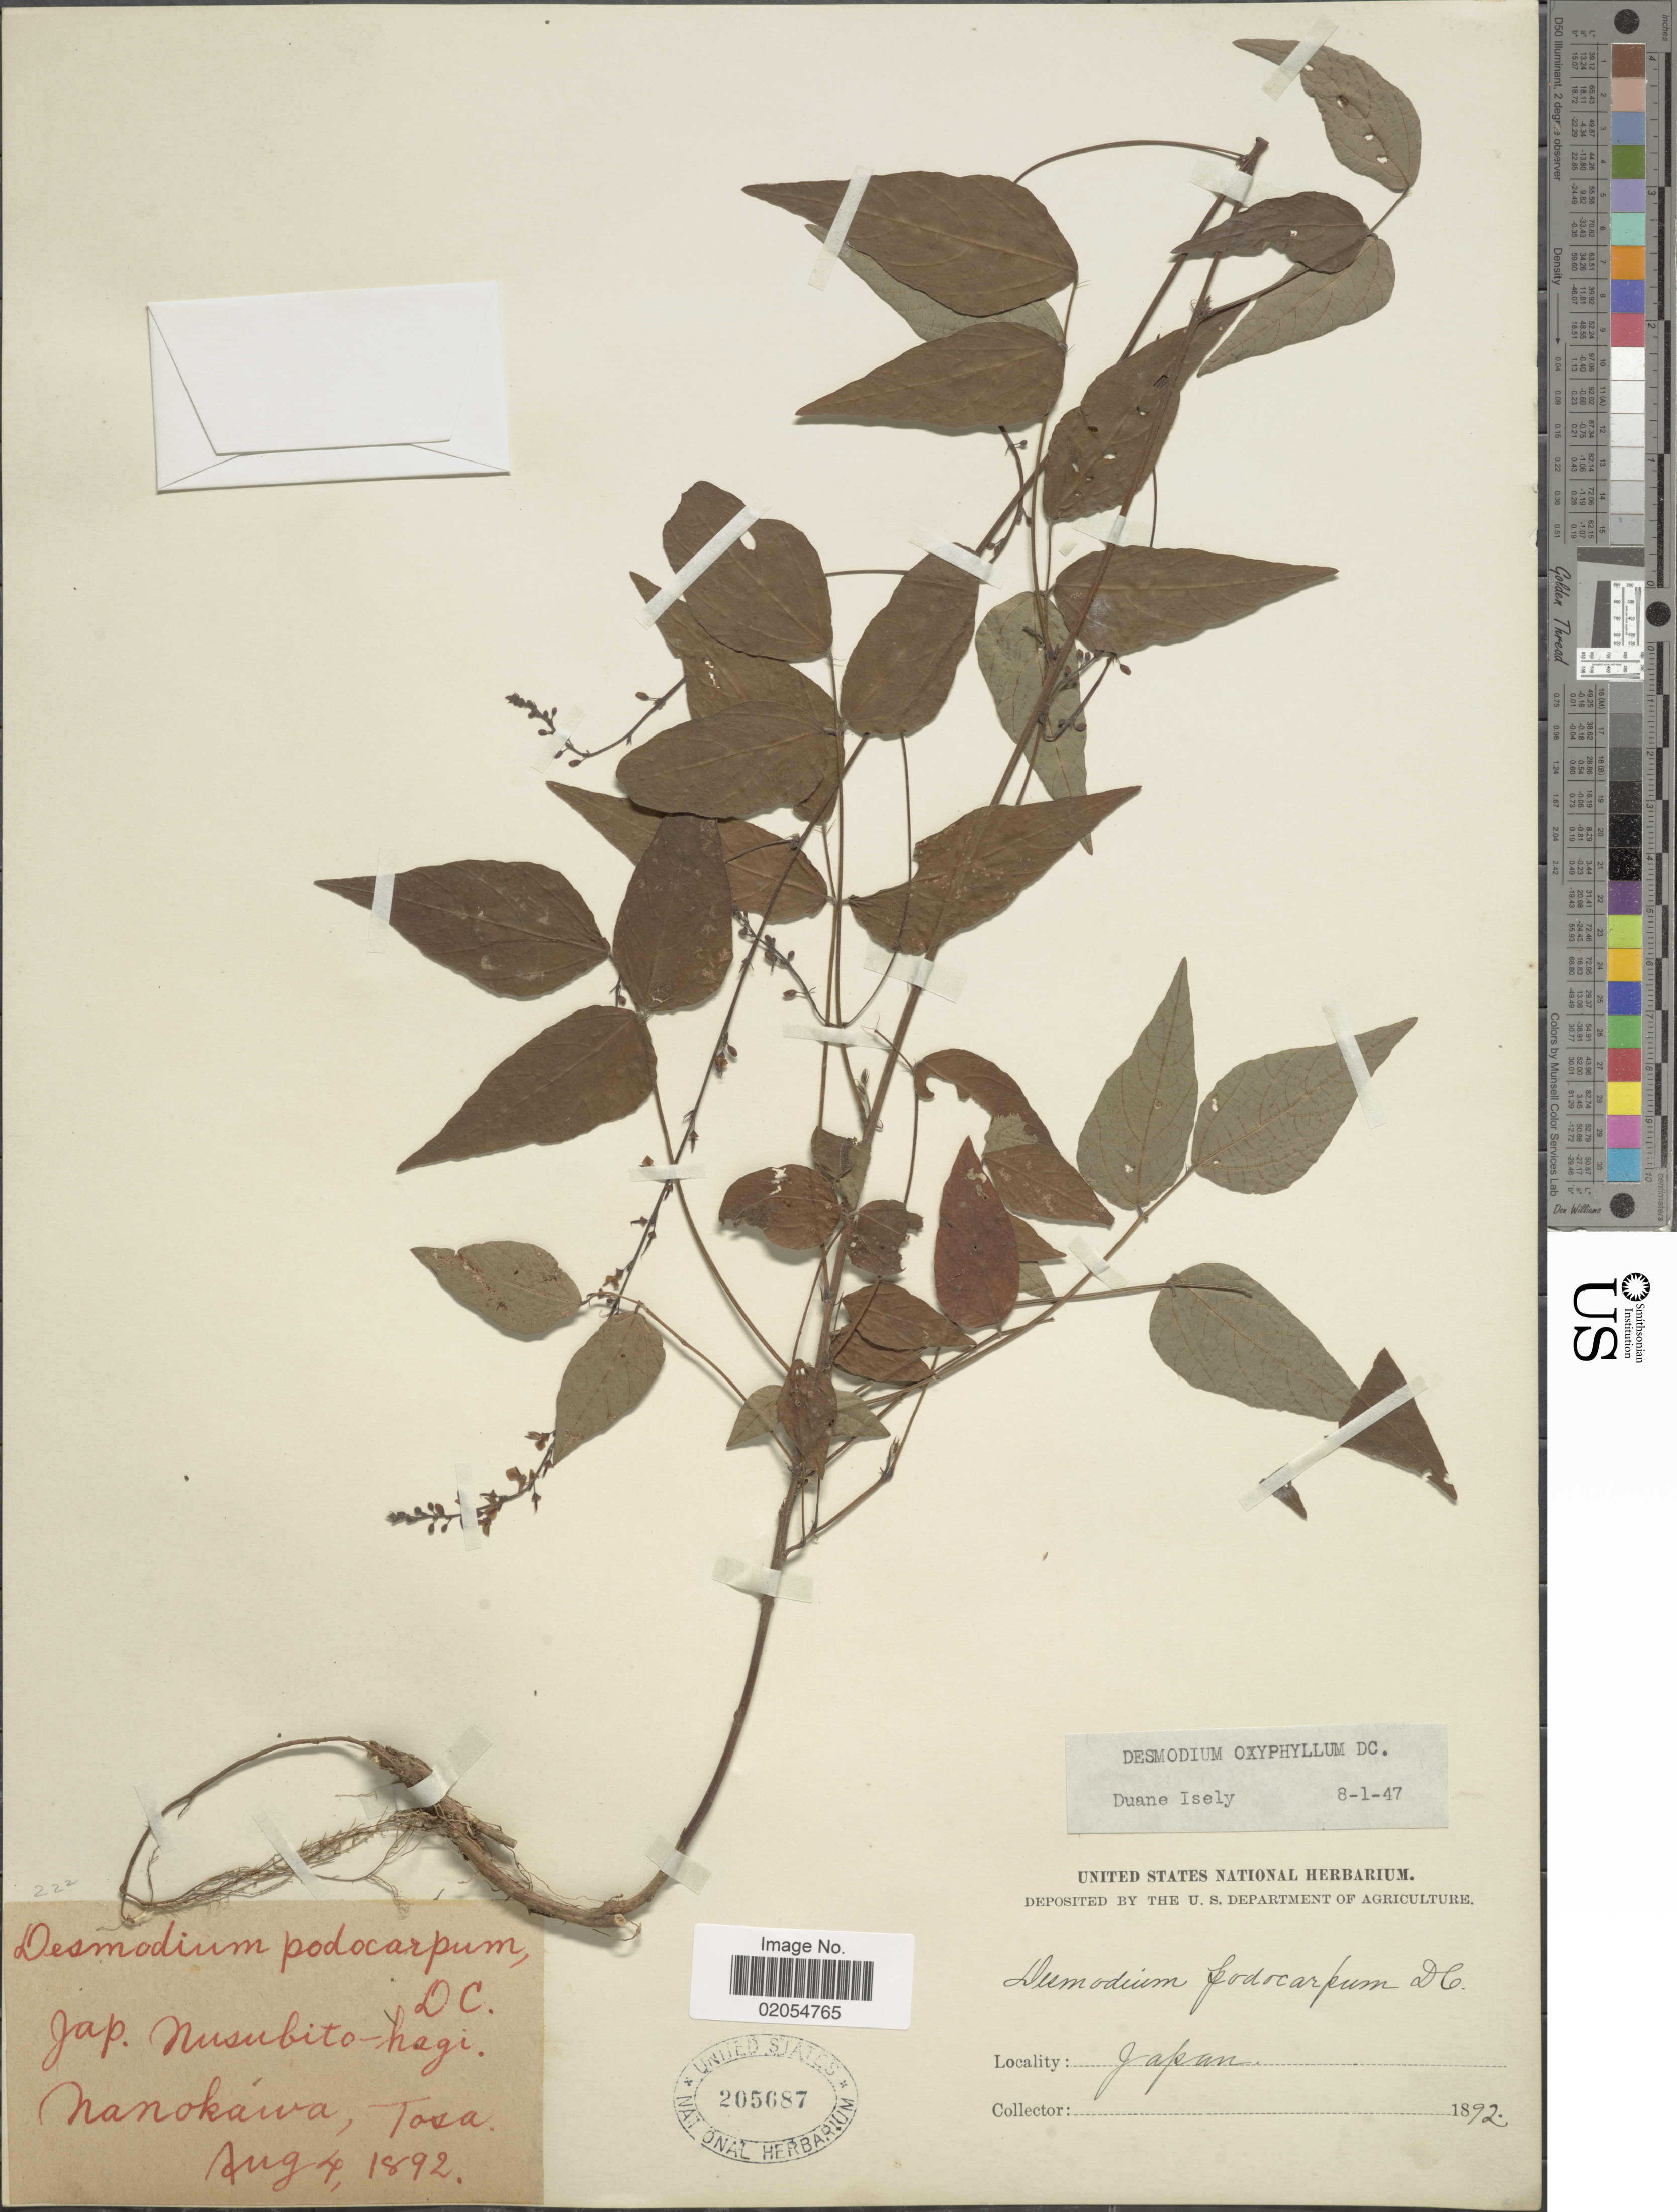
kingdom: Plantae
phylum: Tracheophyta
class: Magnoliopsida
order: Fabales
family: Fabaceae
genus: Hylodesmum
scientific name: Hylodesmum podocarpum subsp. oxyphyllum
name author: (DC.) H. Ohashi & R.R. Mill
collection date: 1892-08-04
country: Japan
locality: Nanokawa, Tosa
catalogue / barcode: US 205687